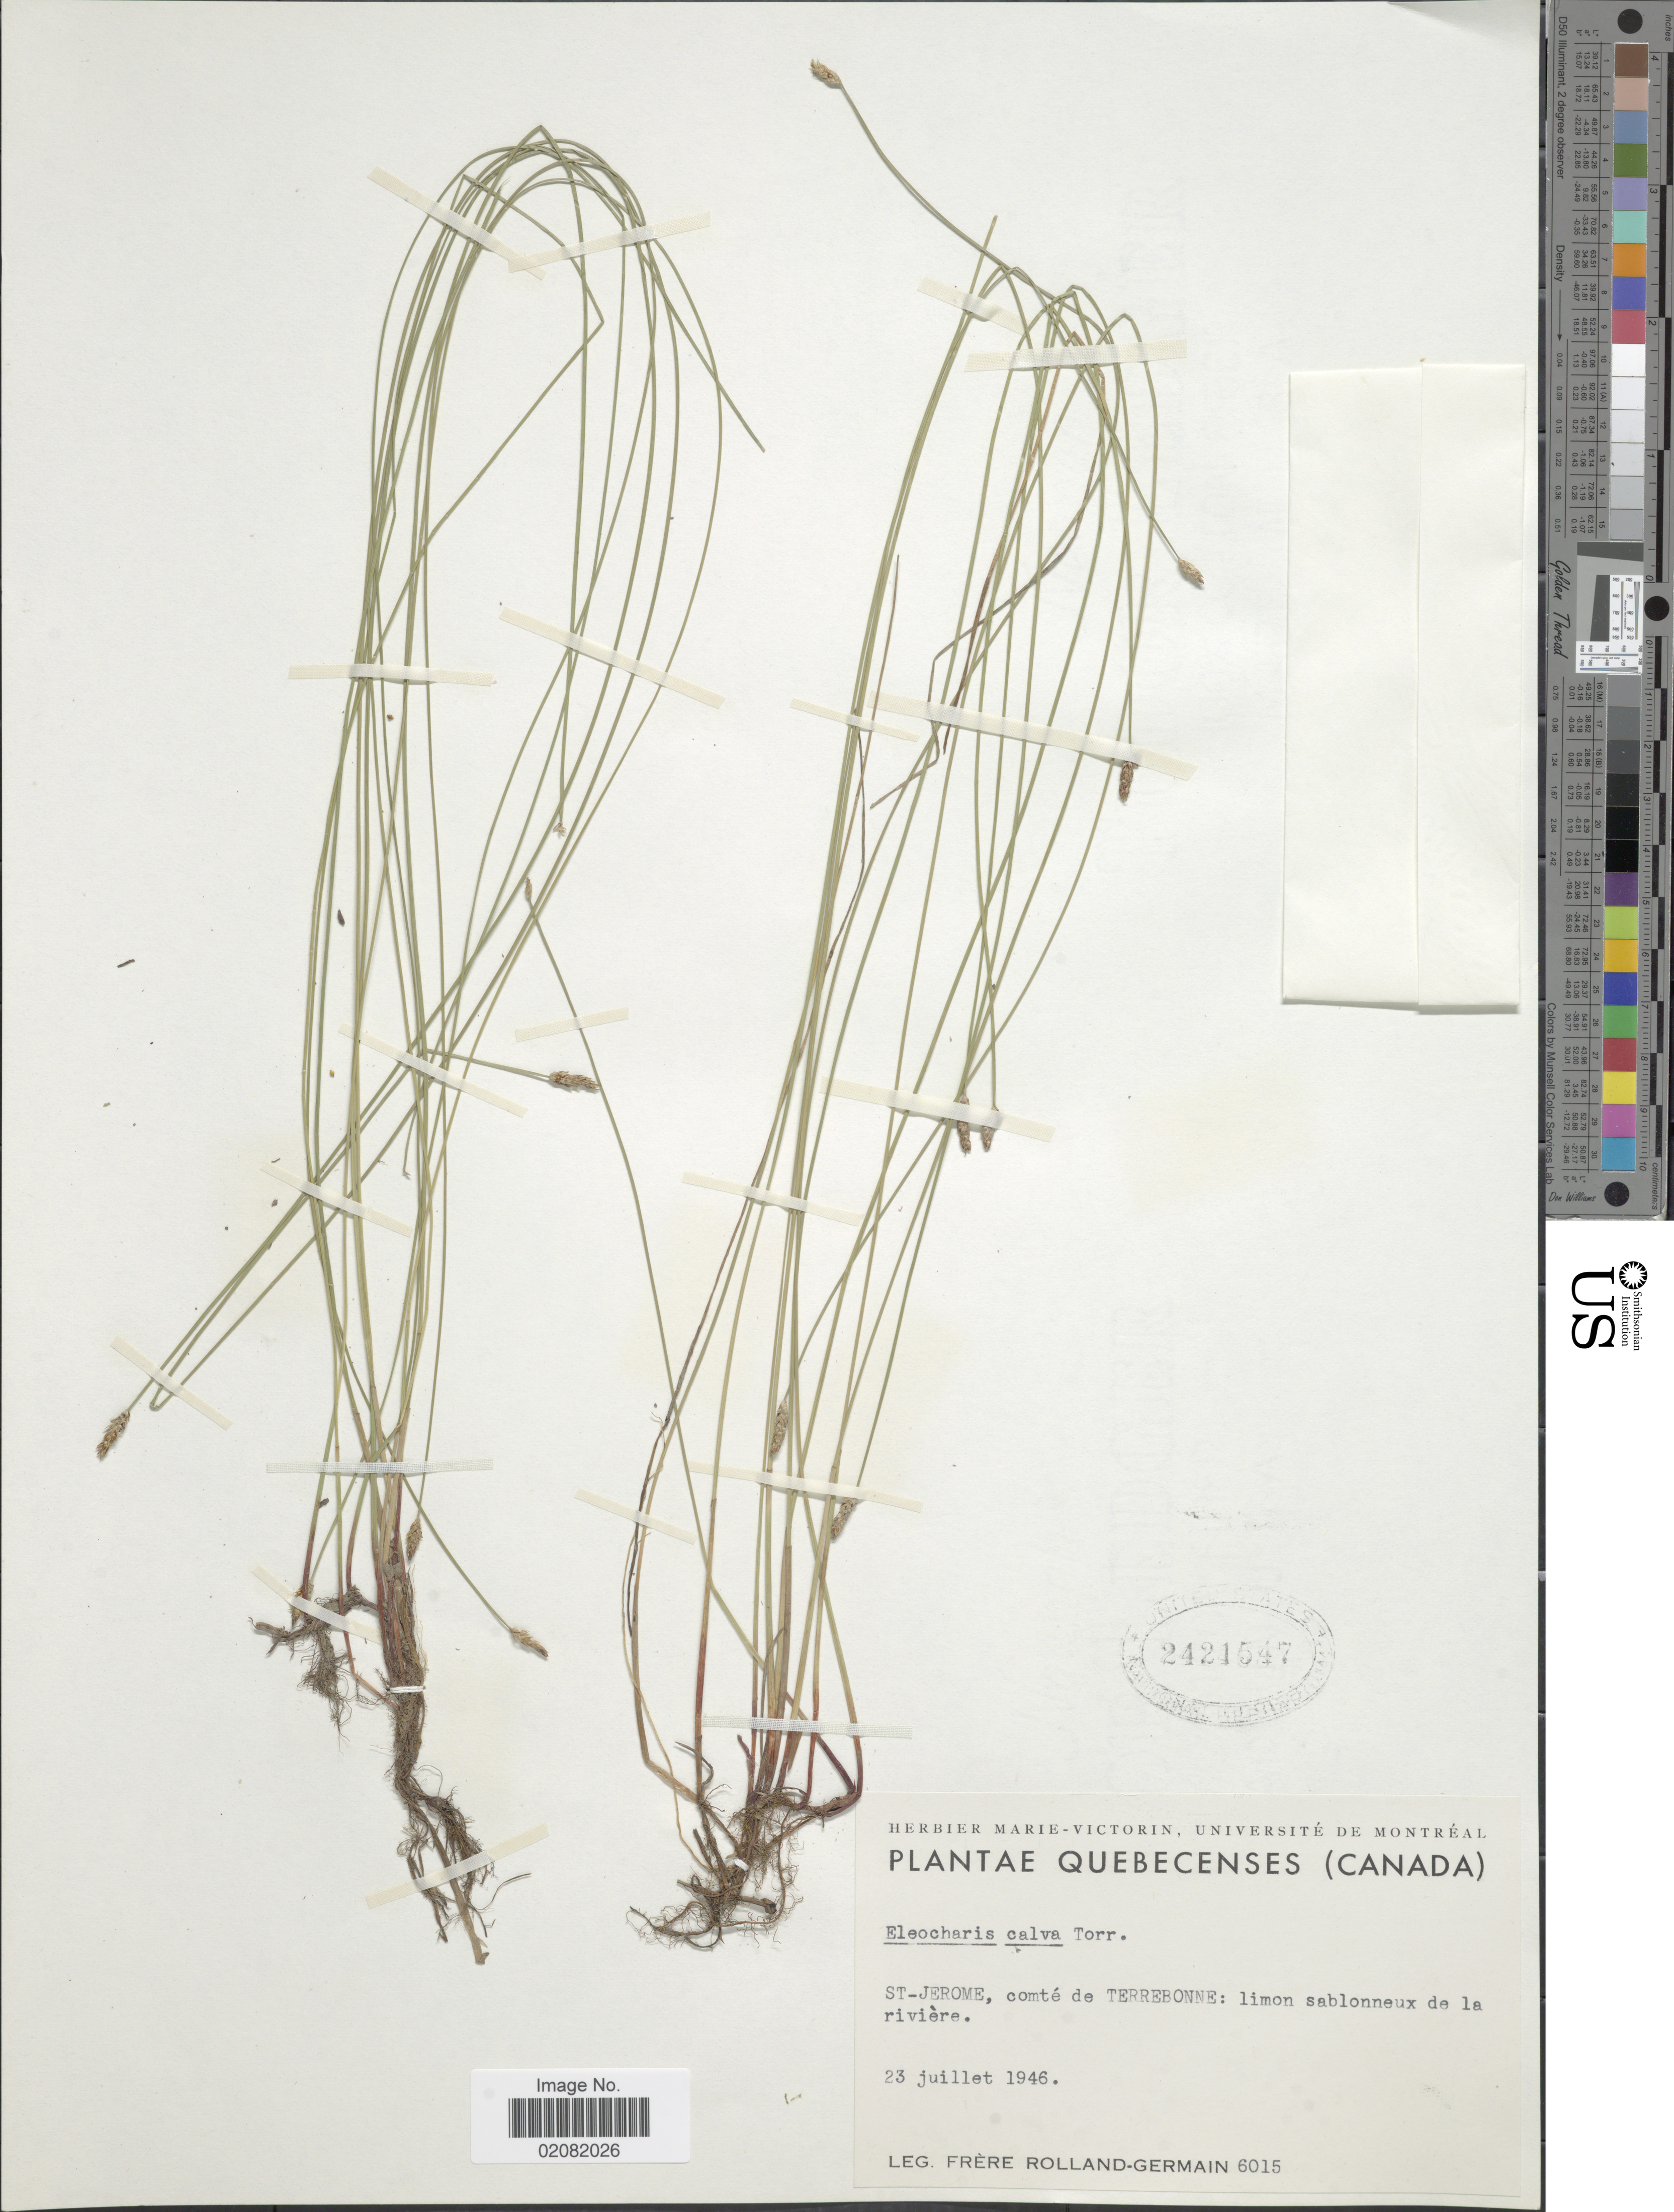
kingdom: Plantae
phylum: Tracheophyta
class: Liliopsida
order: Poales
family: Cyperaceae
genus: Eleocharis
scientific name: Eleocharis erythropoda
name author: Steud.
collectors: Rolland-Germain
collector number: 6015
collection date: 1946-07-23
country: Canada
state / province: Quebec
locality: St-Jerome, comté de Terrebonne: limon sablonneux de la rivière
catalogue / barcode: US 2421547